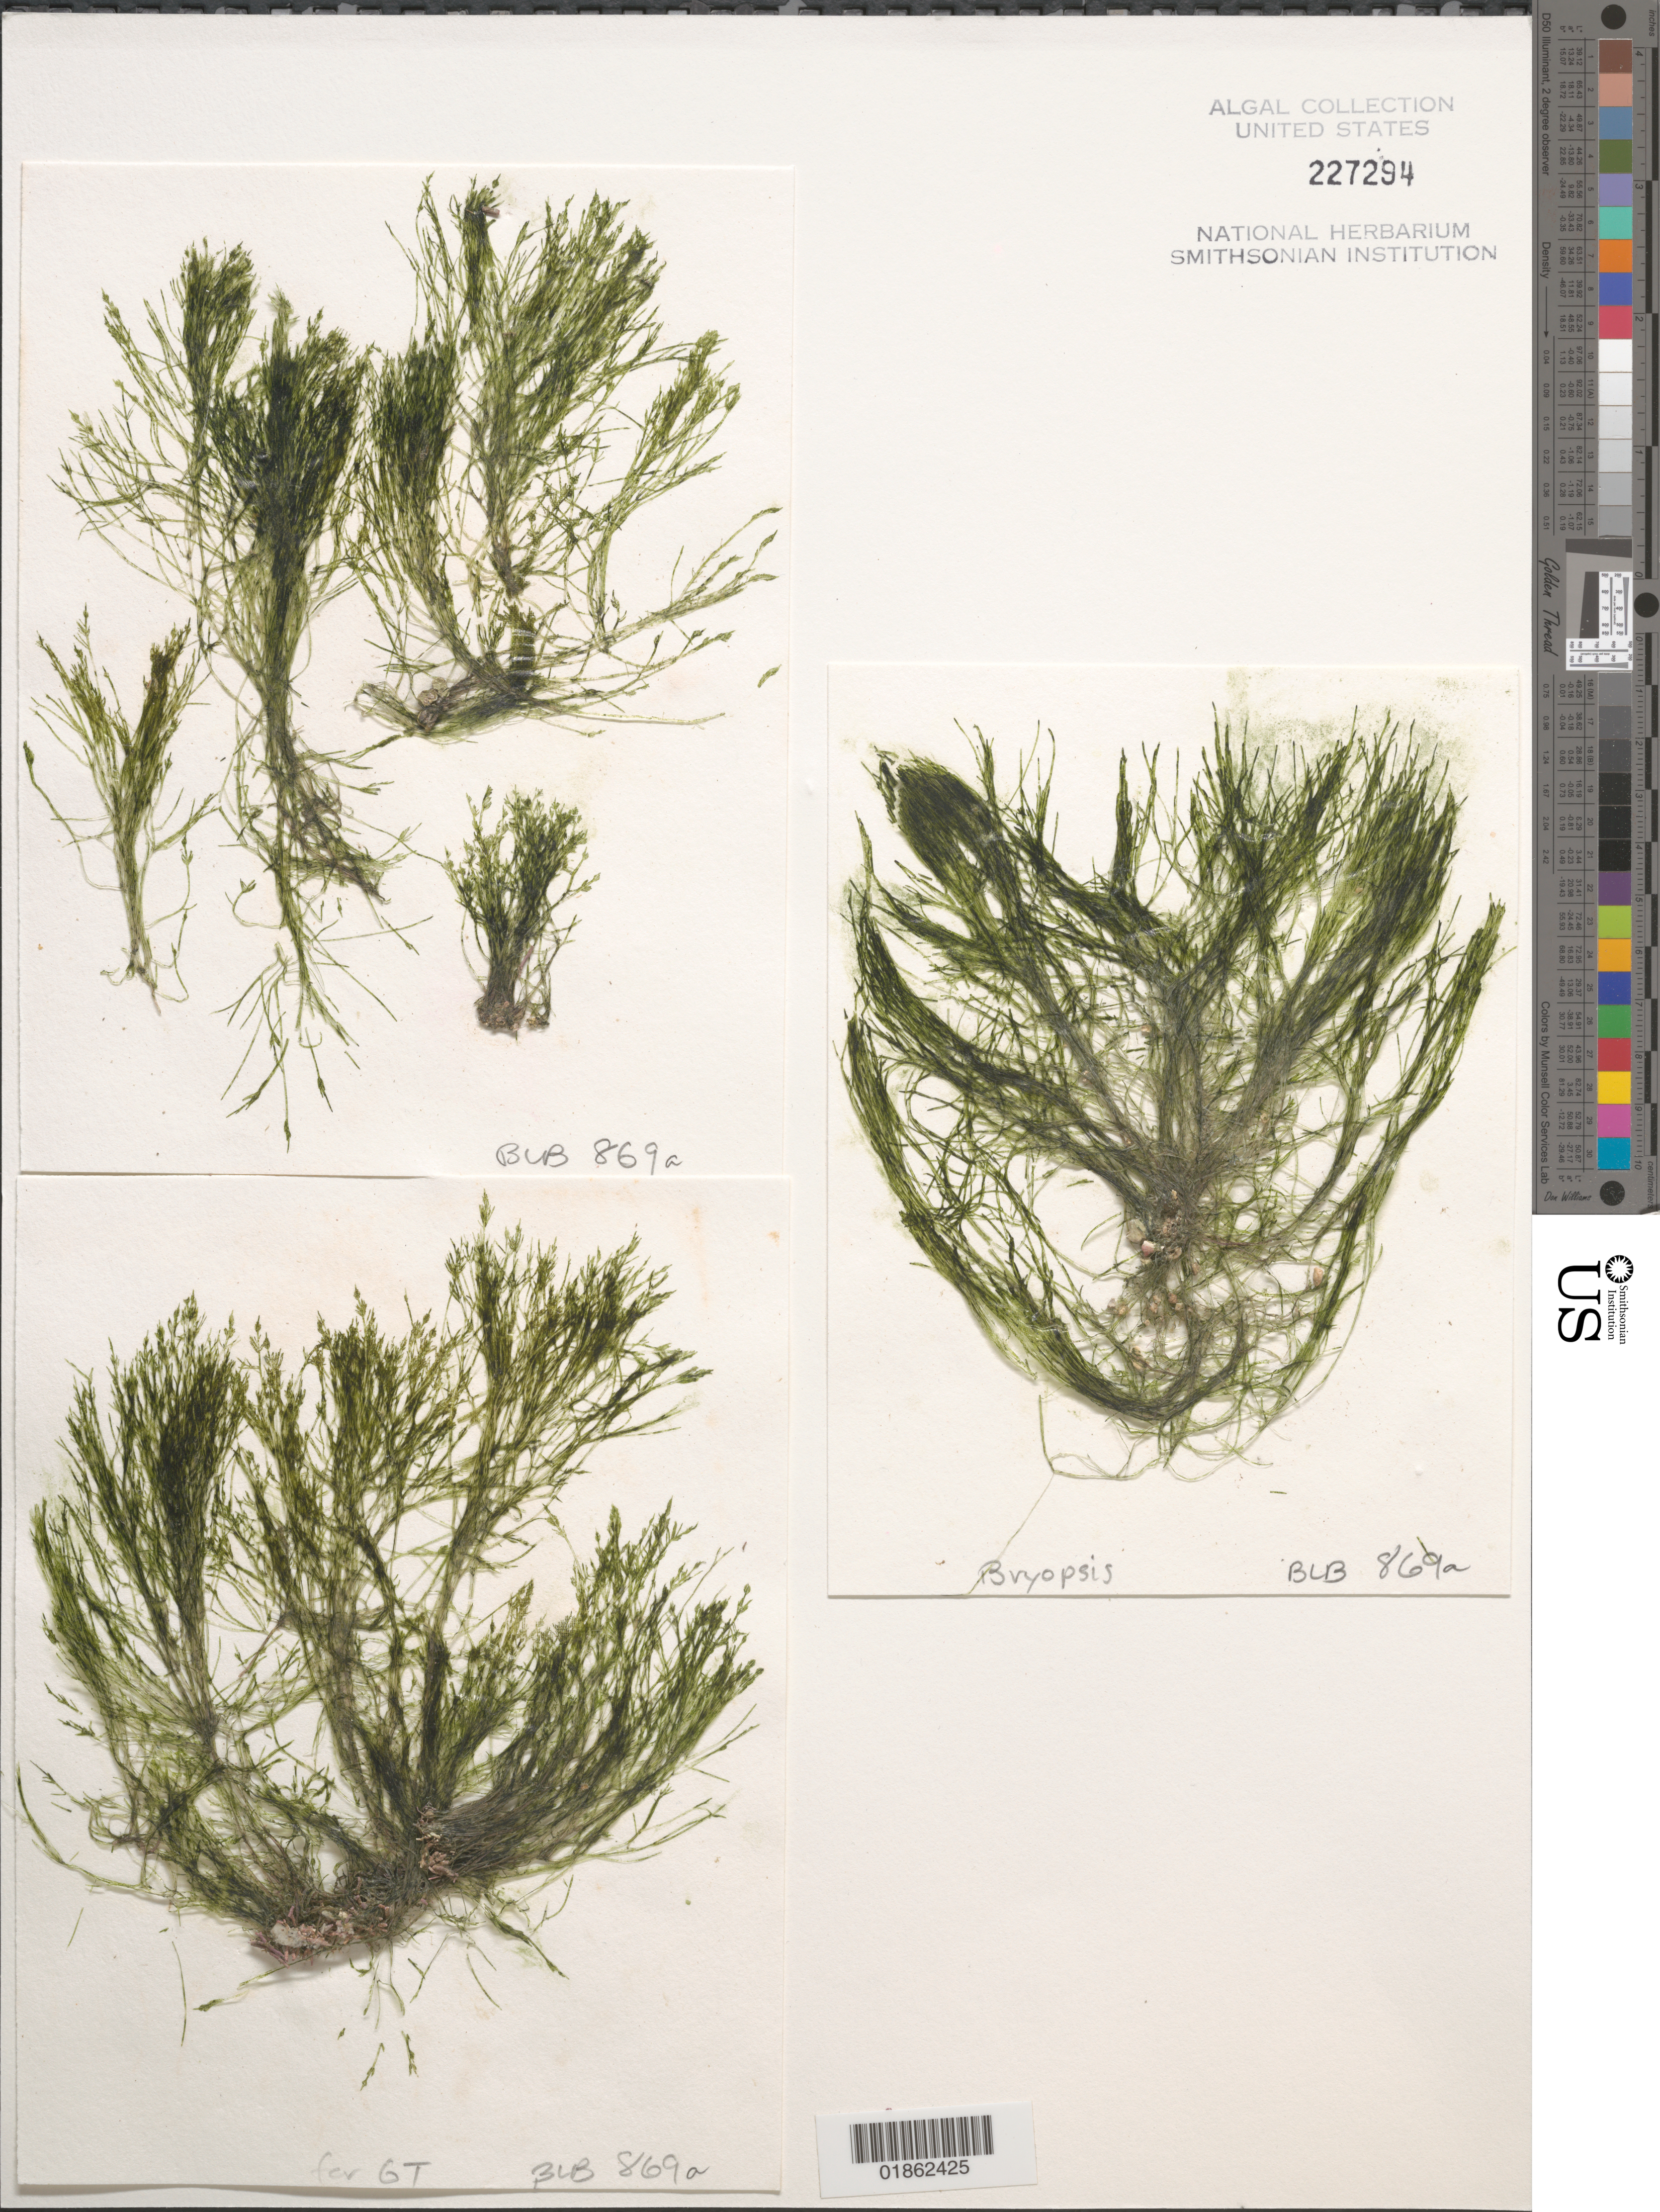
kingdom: Plantae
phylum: Chlorophyta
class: Ulvophyceae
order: Bryopsidales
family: Bryopsidaceae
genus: Bryopsis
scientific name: Bryopsis sp.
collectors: B. Brooks & G. Thomas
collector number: BLB 869a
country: Panama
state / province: Colón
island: Payardi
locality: Carib - Isla Payardi, reef N of refinery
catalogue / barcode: US 227294